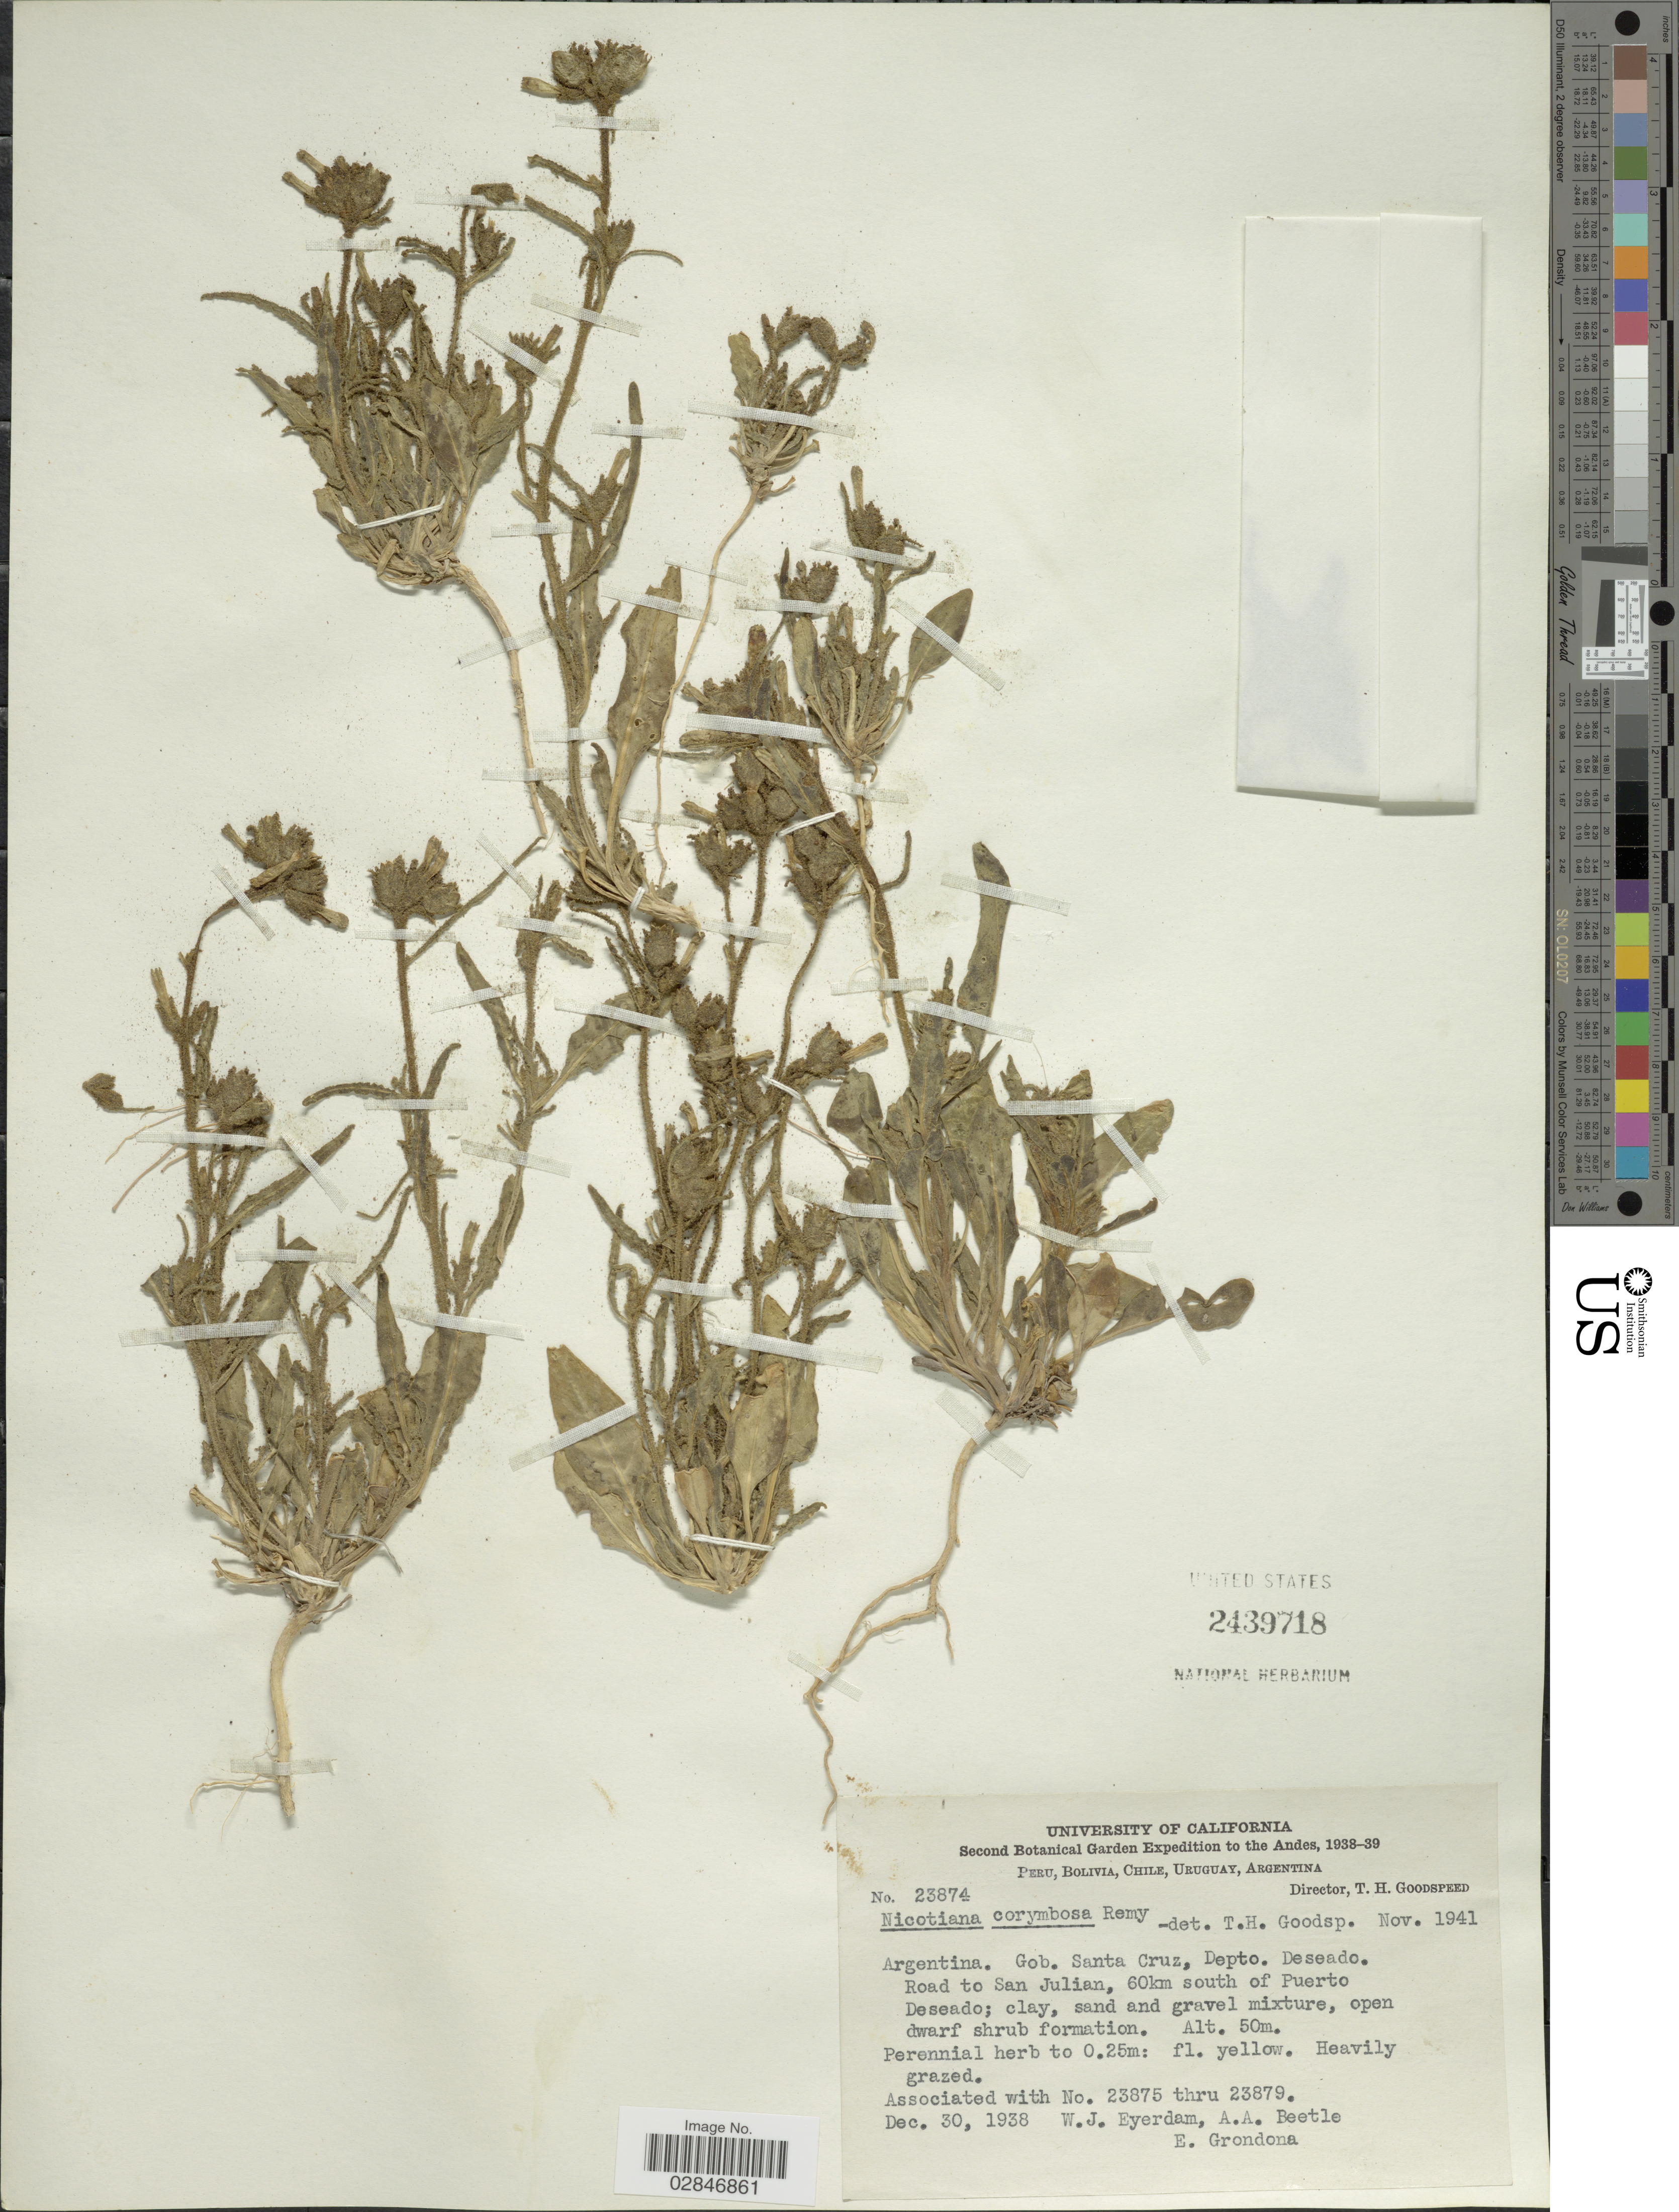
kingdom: Plantae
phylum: Tracheophyta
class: Magnoliopsida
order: Solanales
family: Solanaceae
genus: Nicotiana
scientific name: Nicotiana corymbosa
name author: J. Rémy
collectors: W. J. Eyerdam, A. A. Beetle & E. Grondona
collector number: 23874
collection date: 1938-12-30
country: Argentina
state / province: Santa Cruz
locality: The Andes, Gob. Santa Cruz, Depto. Deseado. Road to San Julian, 60km south of Puerto Deseado.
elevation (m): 50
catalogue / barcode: US 2439718